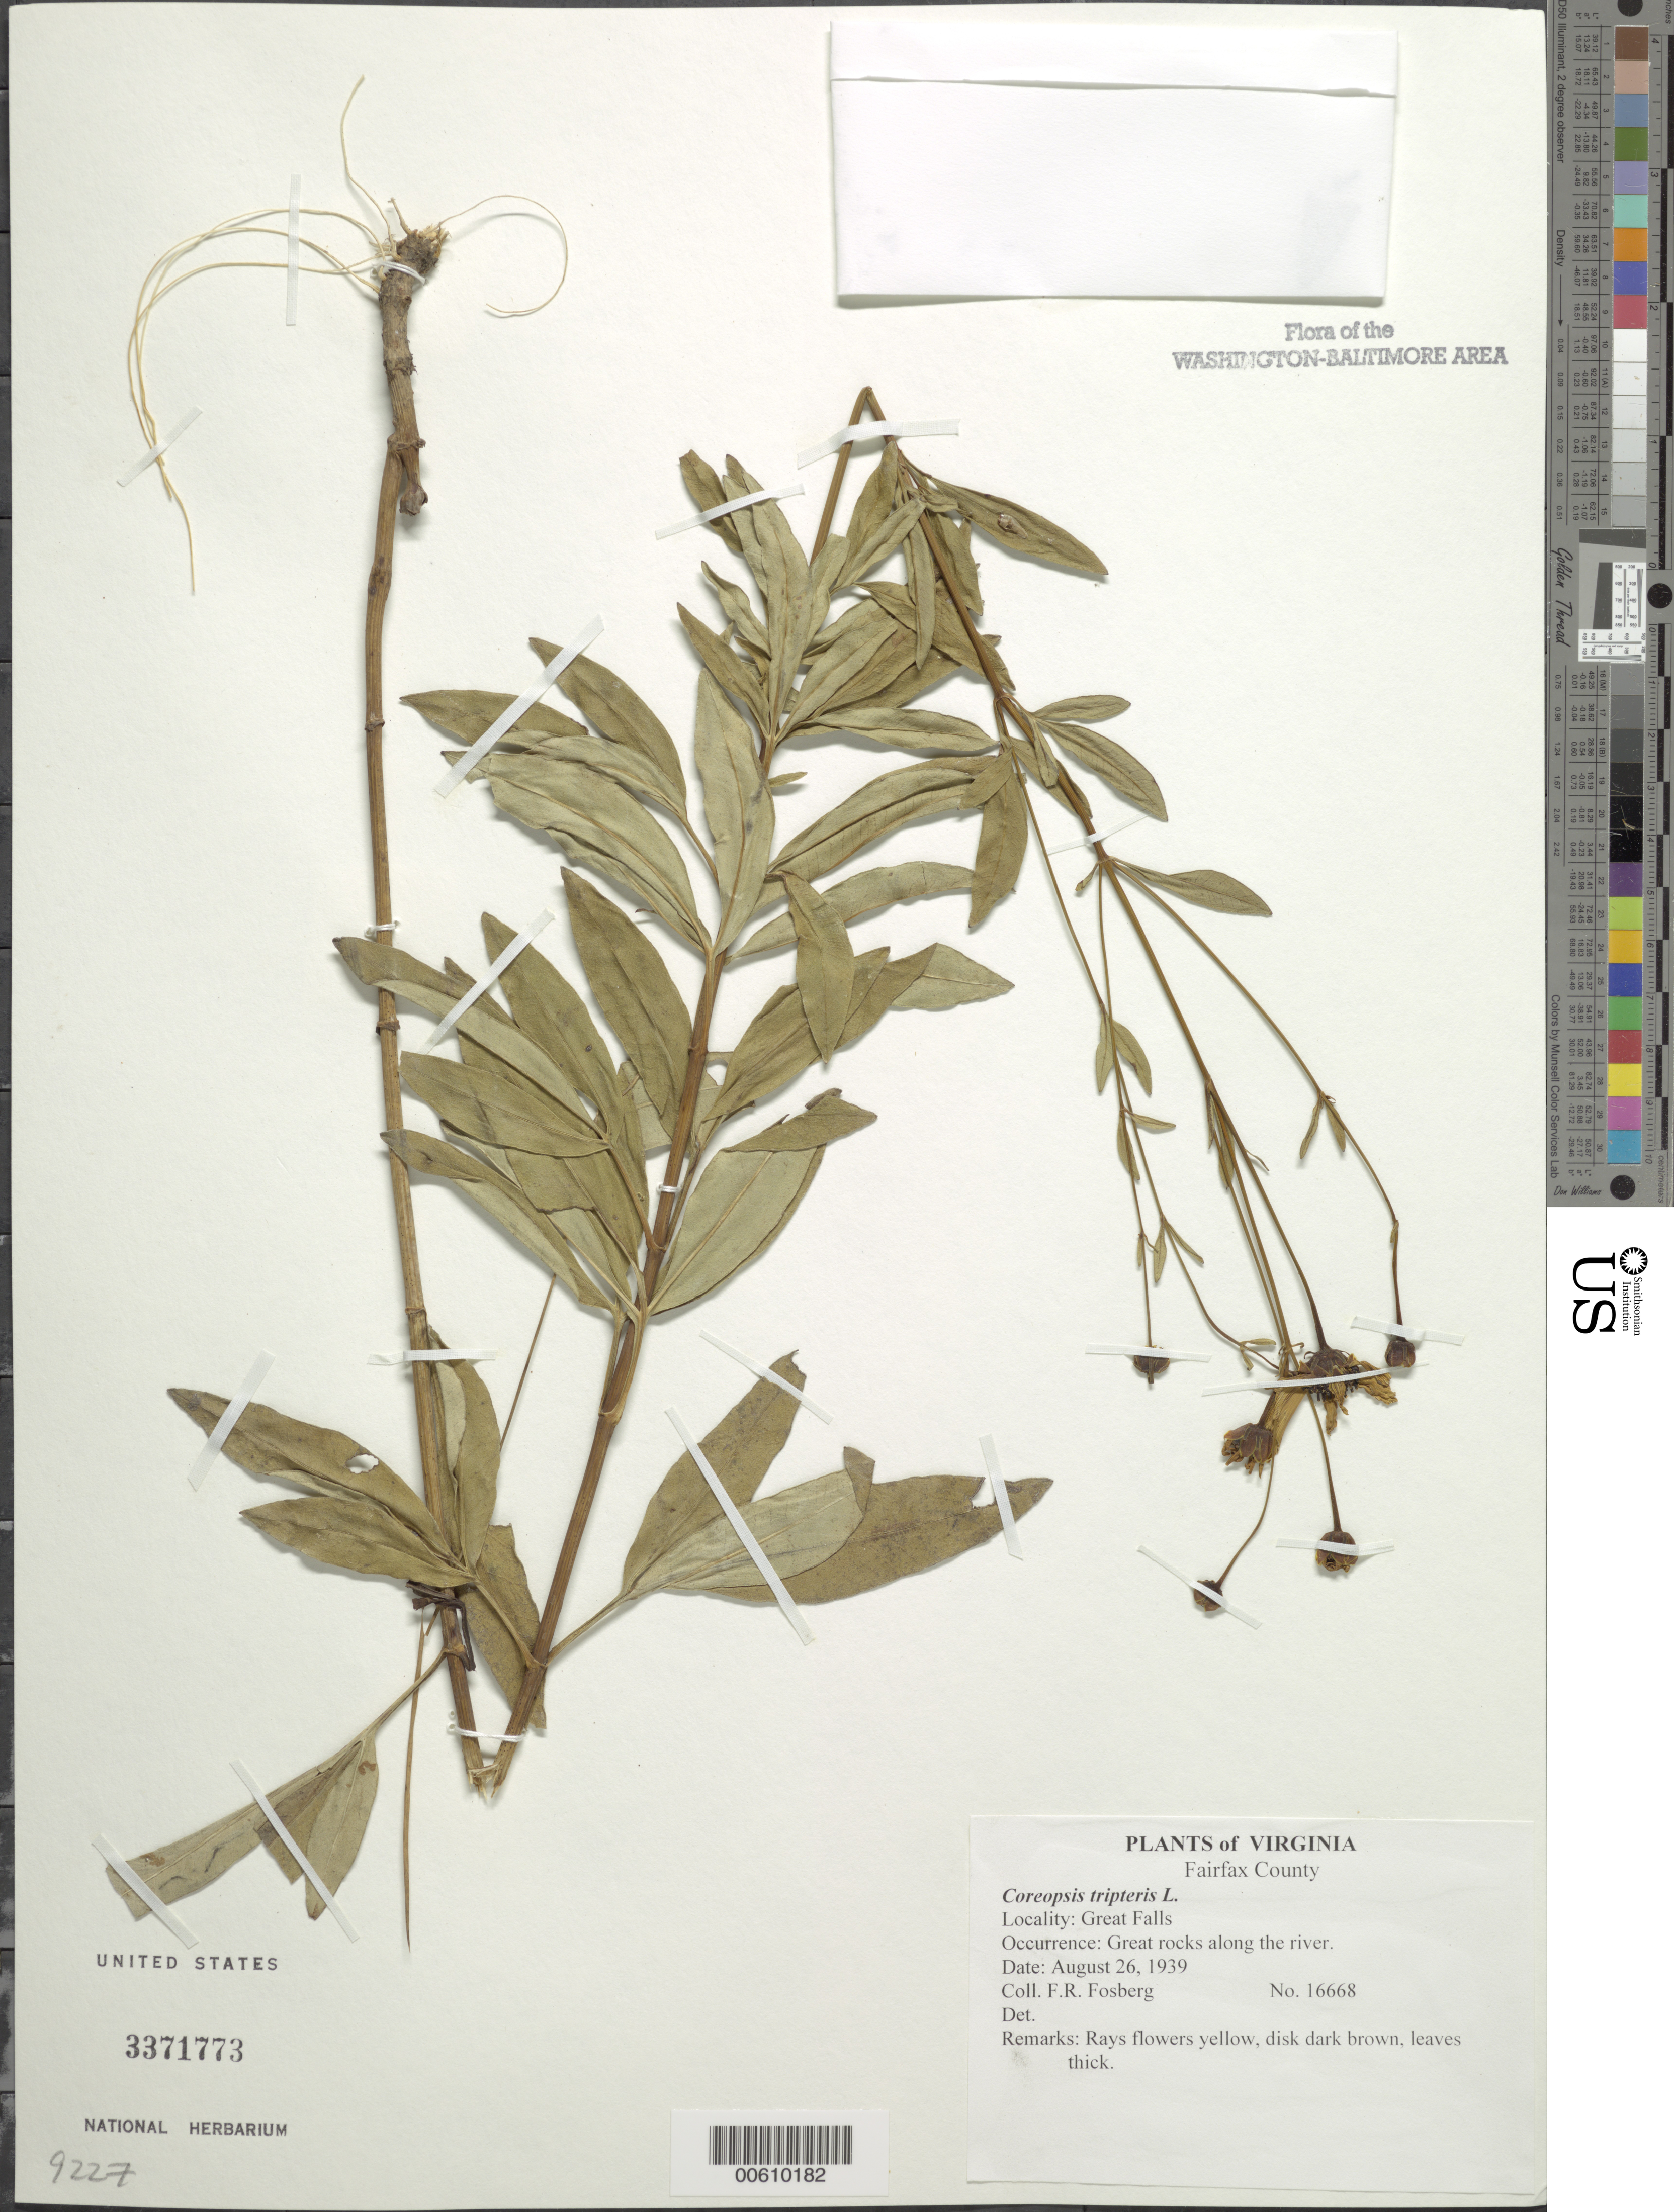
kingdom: Plantae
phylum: Tracheophyta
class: Magnoliopsida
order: Asterales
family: Asteraceae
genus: Coreopsis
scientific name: Coreopsis tripteris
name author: L.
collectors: F. R. Fosberg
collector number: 16668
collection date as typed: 26 Aug 1939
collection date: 1939-08-26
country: United States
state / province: Virginia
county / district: Fairfax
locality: Great Falls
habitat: Great rocks along the river.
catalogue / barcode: US 3371773